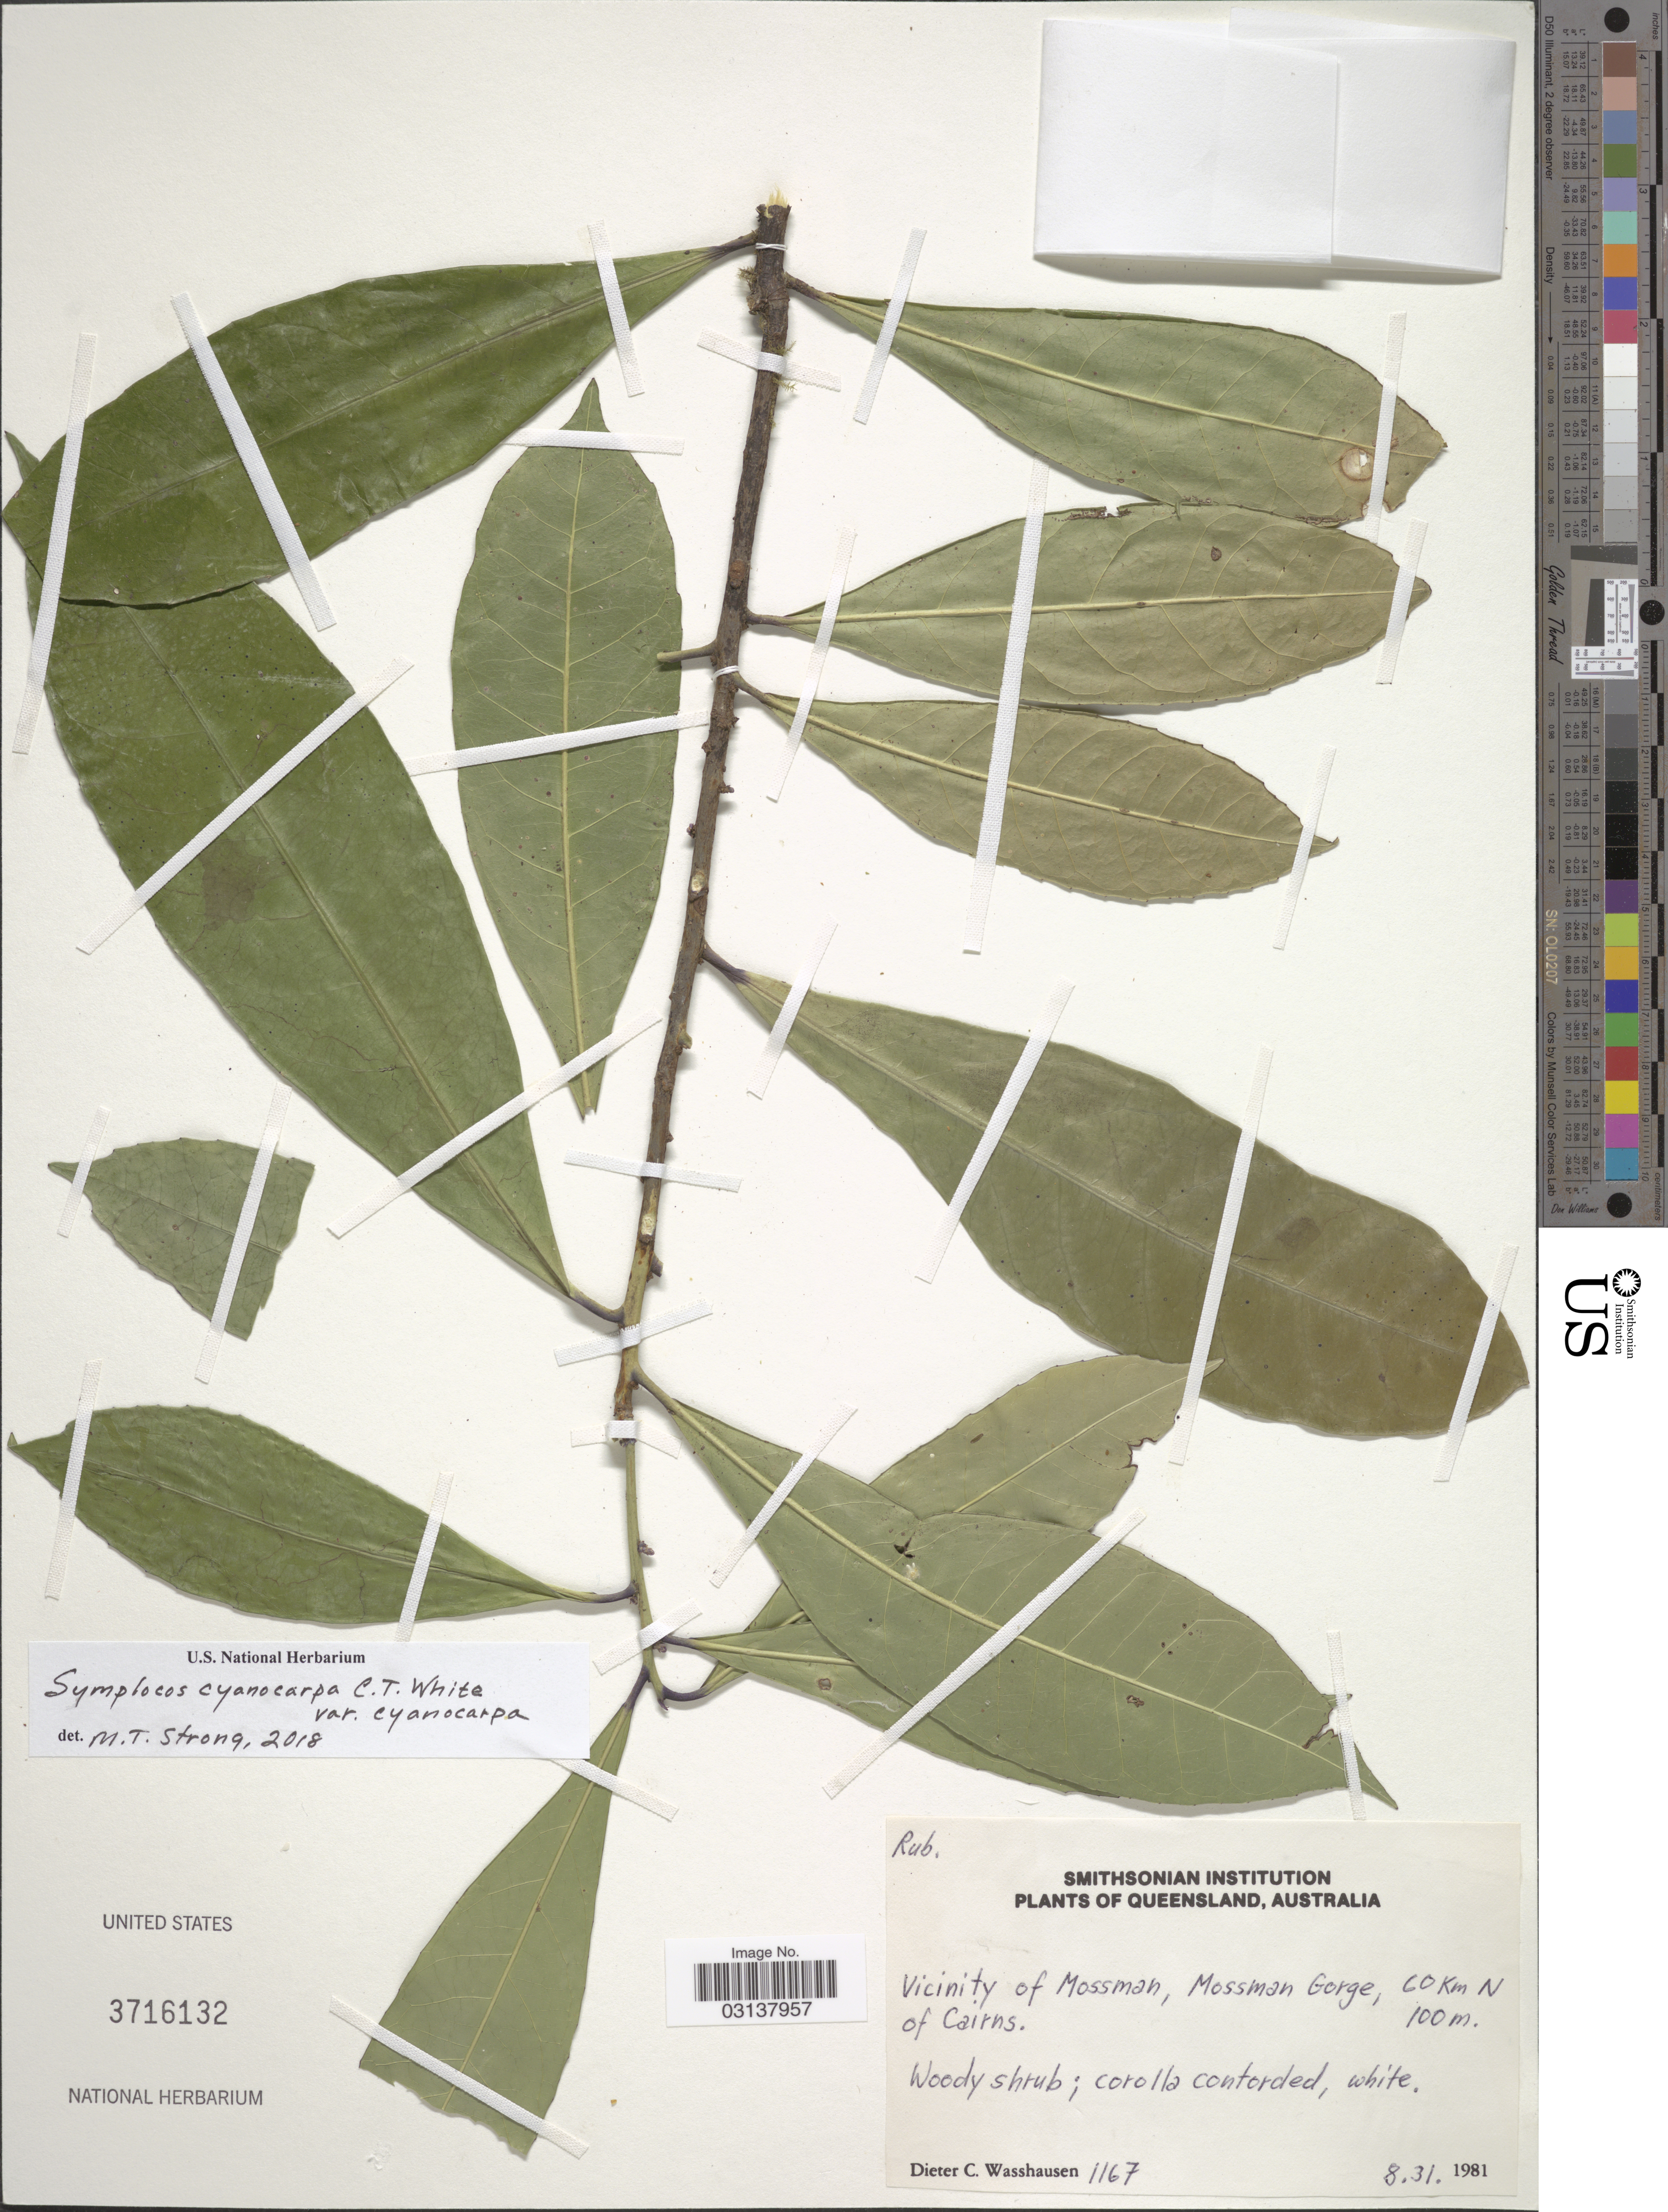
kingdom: Plantae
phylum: Tracheophyta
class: Magnoliopsida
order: Ericales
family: Symplocaceae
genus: Symplocos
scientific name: Symplocos cyanocarpa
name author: C.T. White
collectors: D. C. Wasshausen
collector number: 1167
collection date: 1981-08-31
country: Australia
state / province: Queensland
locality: Vicinity of Mossman, Mossman Gorge, 60Km N of Cairns.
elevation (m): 100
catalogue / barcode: US 3716132